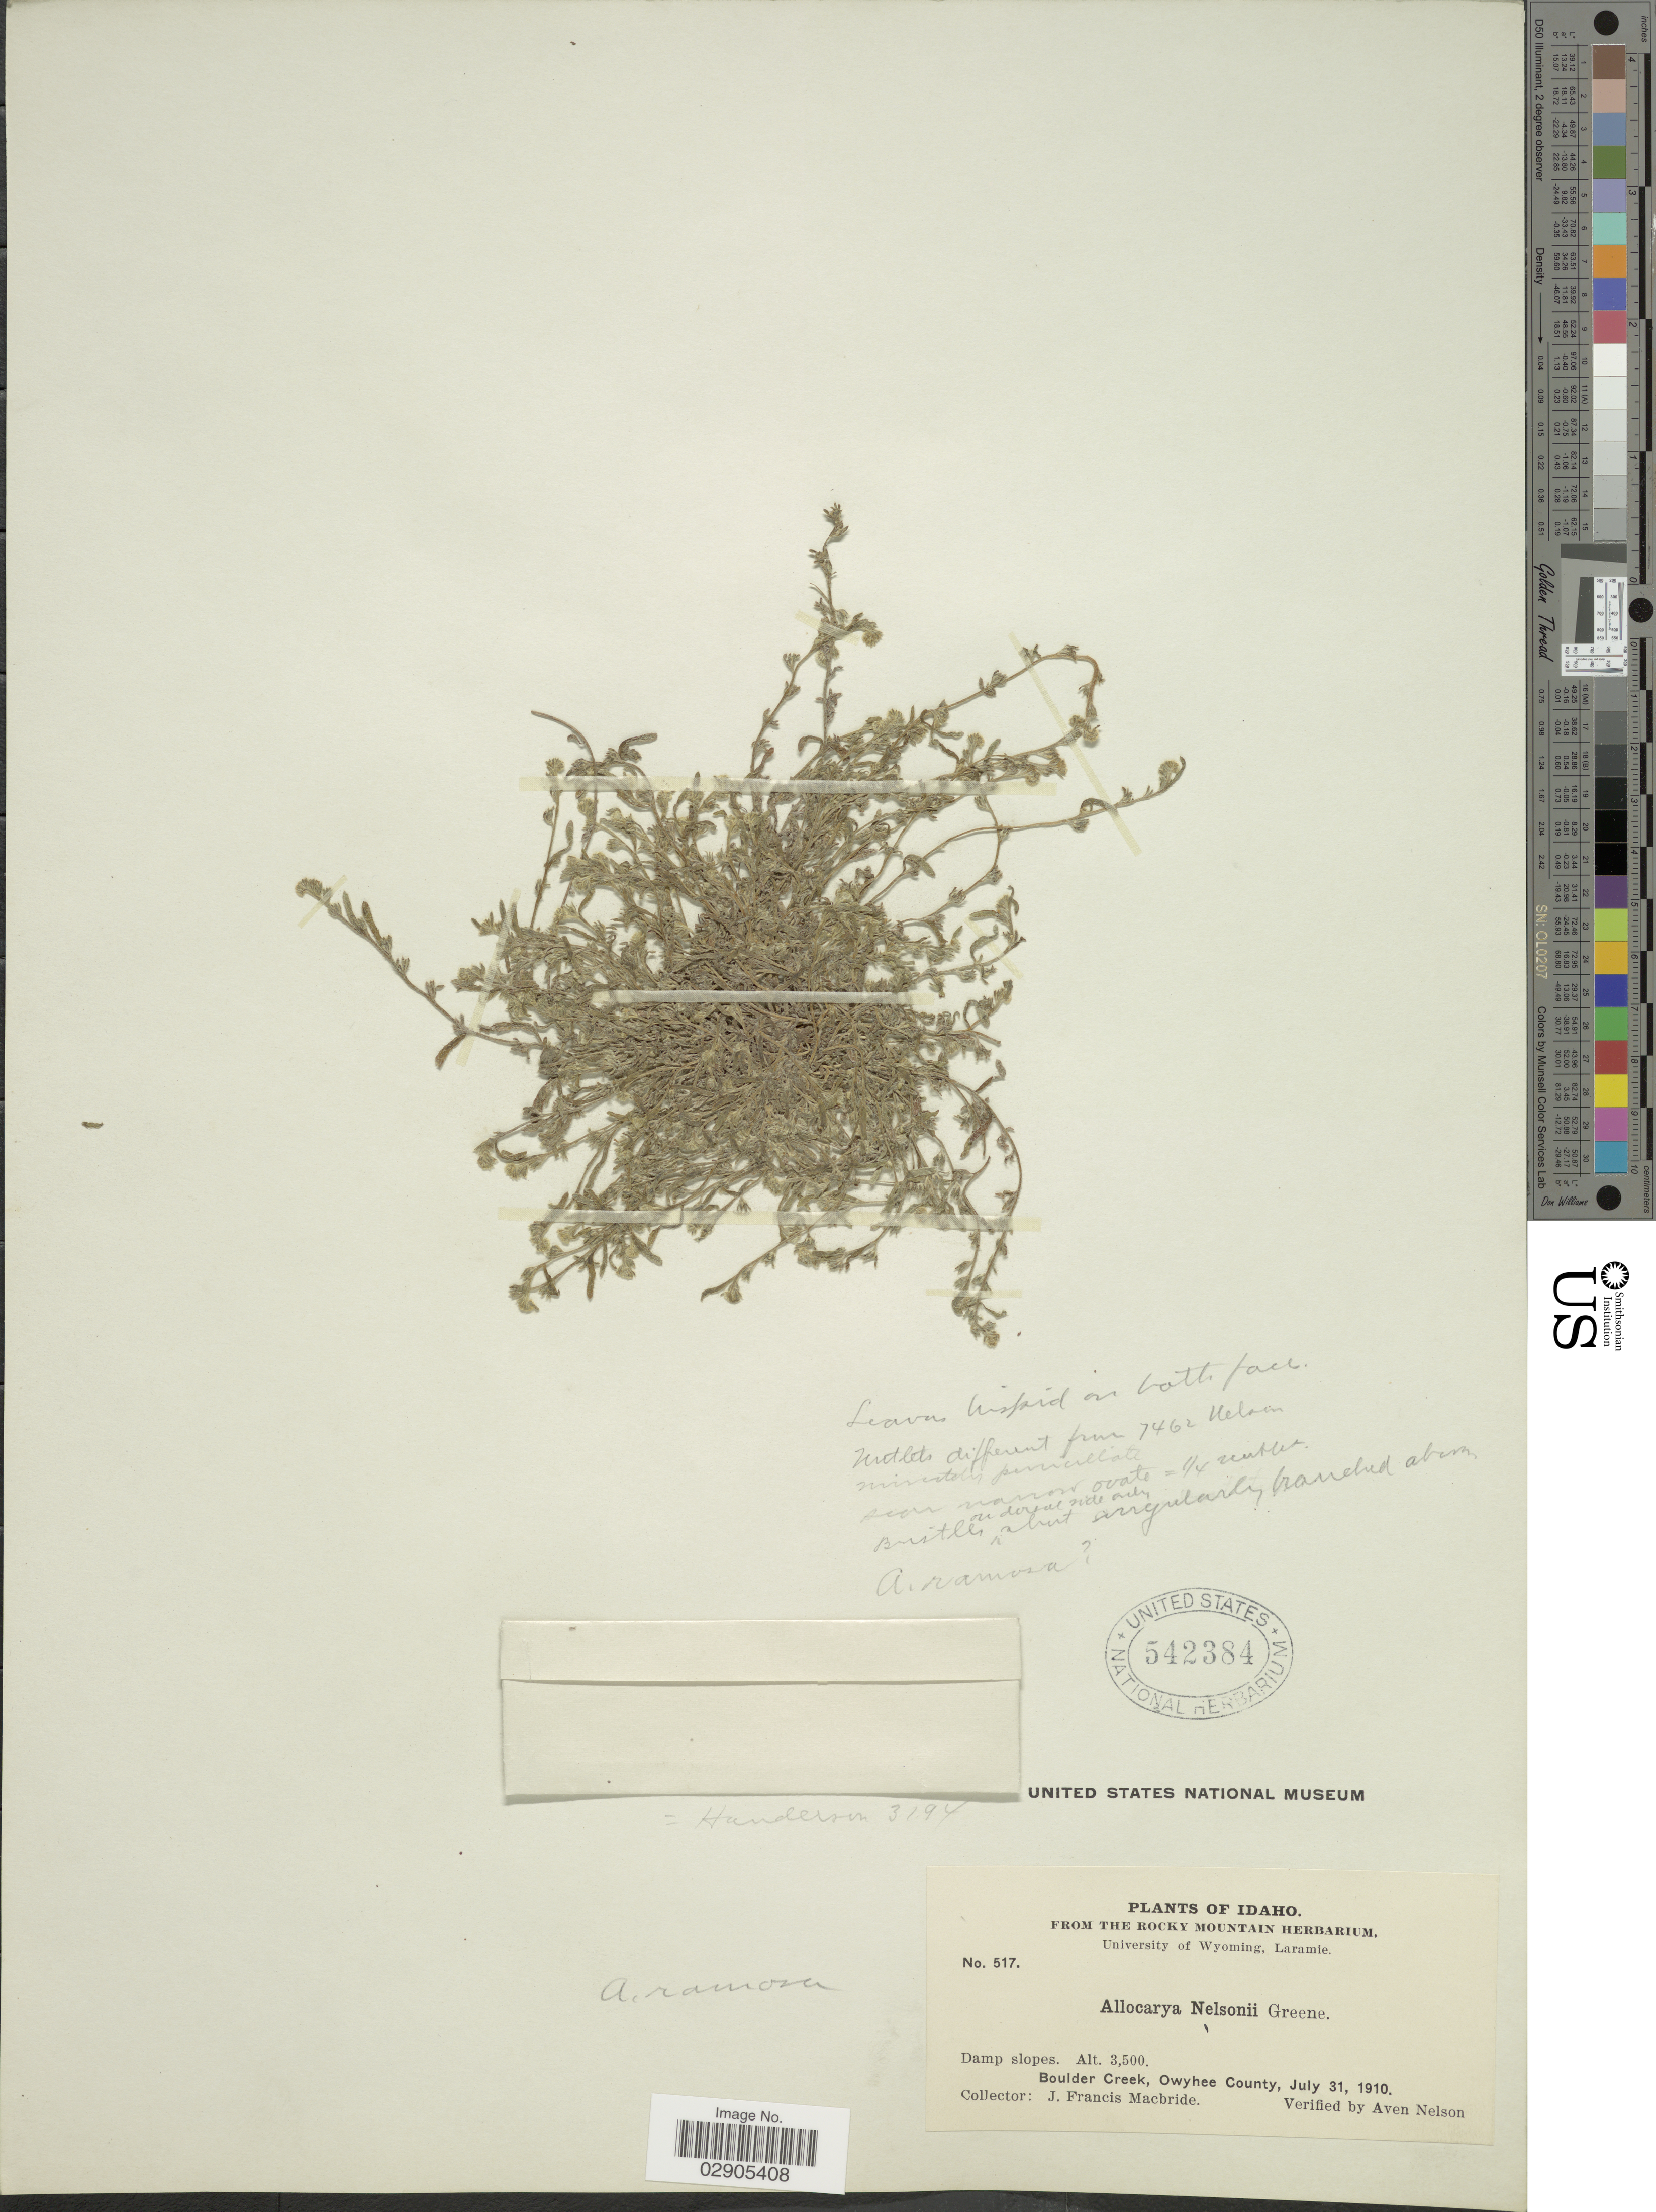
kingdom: Plantae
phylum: Tracheophyta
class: Magnoliopsida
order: Boraginales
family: Boraginaceae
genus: Allocarya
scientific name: Allocarya ramosa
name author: Piper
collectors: J. F. Macbride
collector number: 517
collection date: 1910-07-31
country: United States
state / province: Idaho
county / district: Owyhee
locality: Damp slopes. Boulder Creek, Owyhee County.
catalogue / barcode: US 542384